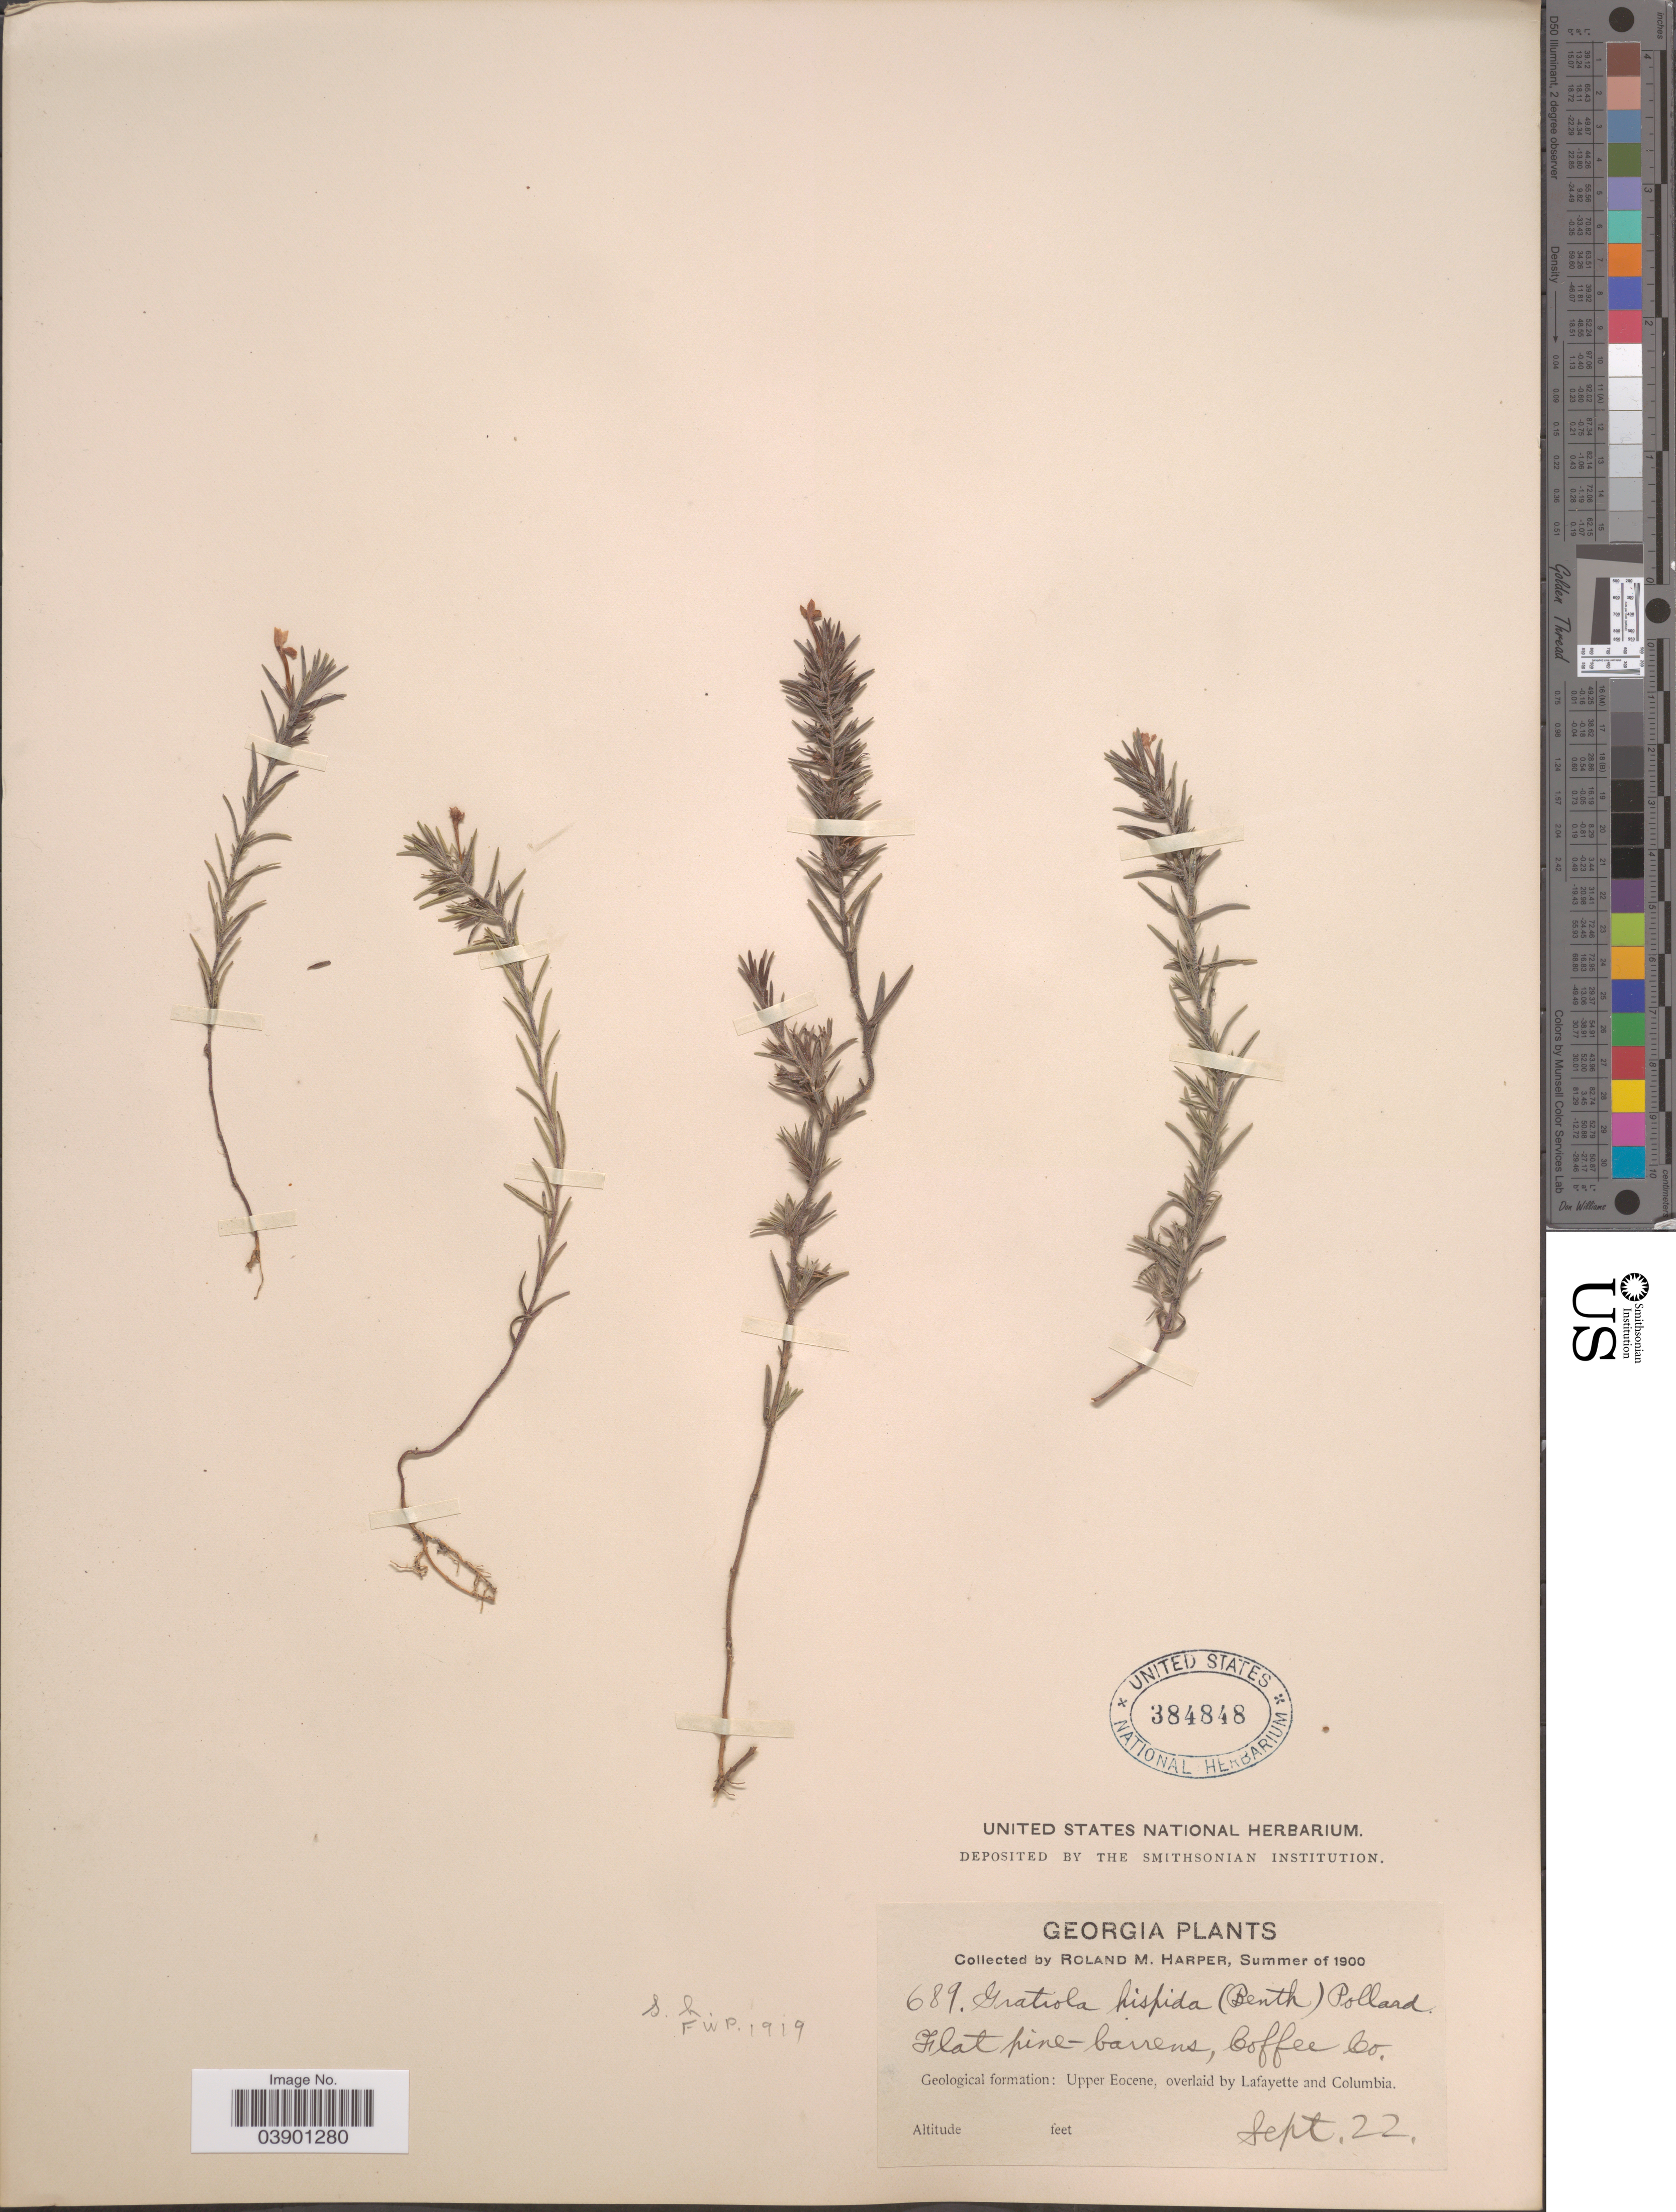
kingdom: Plantae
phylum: Tracheophyta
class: Magnoliopsida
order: Lamiales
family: Plantaginaceae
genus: Sophronanthe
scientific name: Sophronanthe hispida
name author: Benth. ex Lindl.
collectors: R. M. Harper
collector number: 689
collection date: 1900-09-22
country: United States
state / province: Georgia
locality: Coffee Co. Upper Eocene, overlaid by Lafayette and Columbia.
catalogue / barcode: US 384848